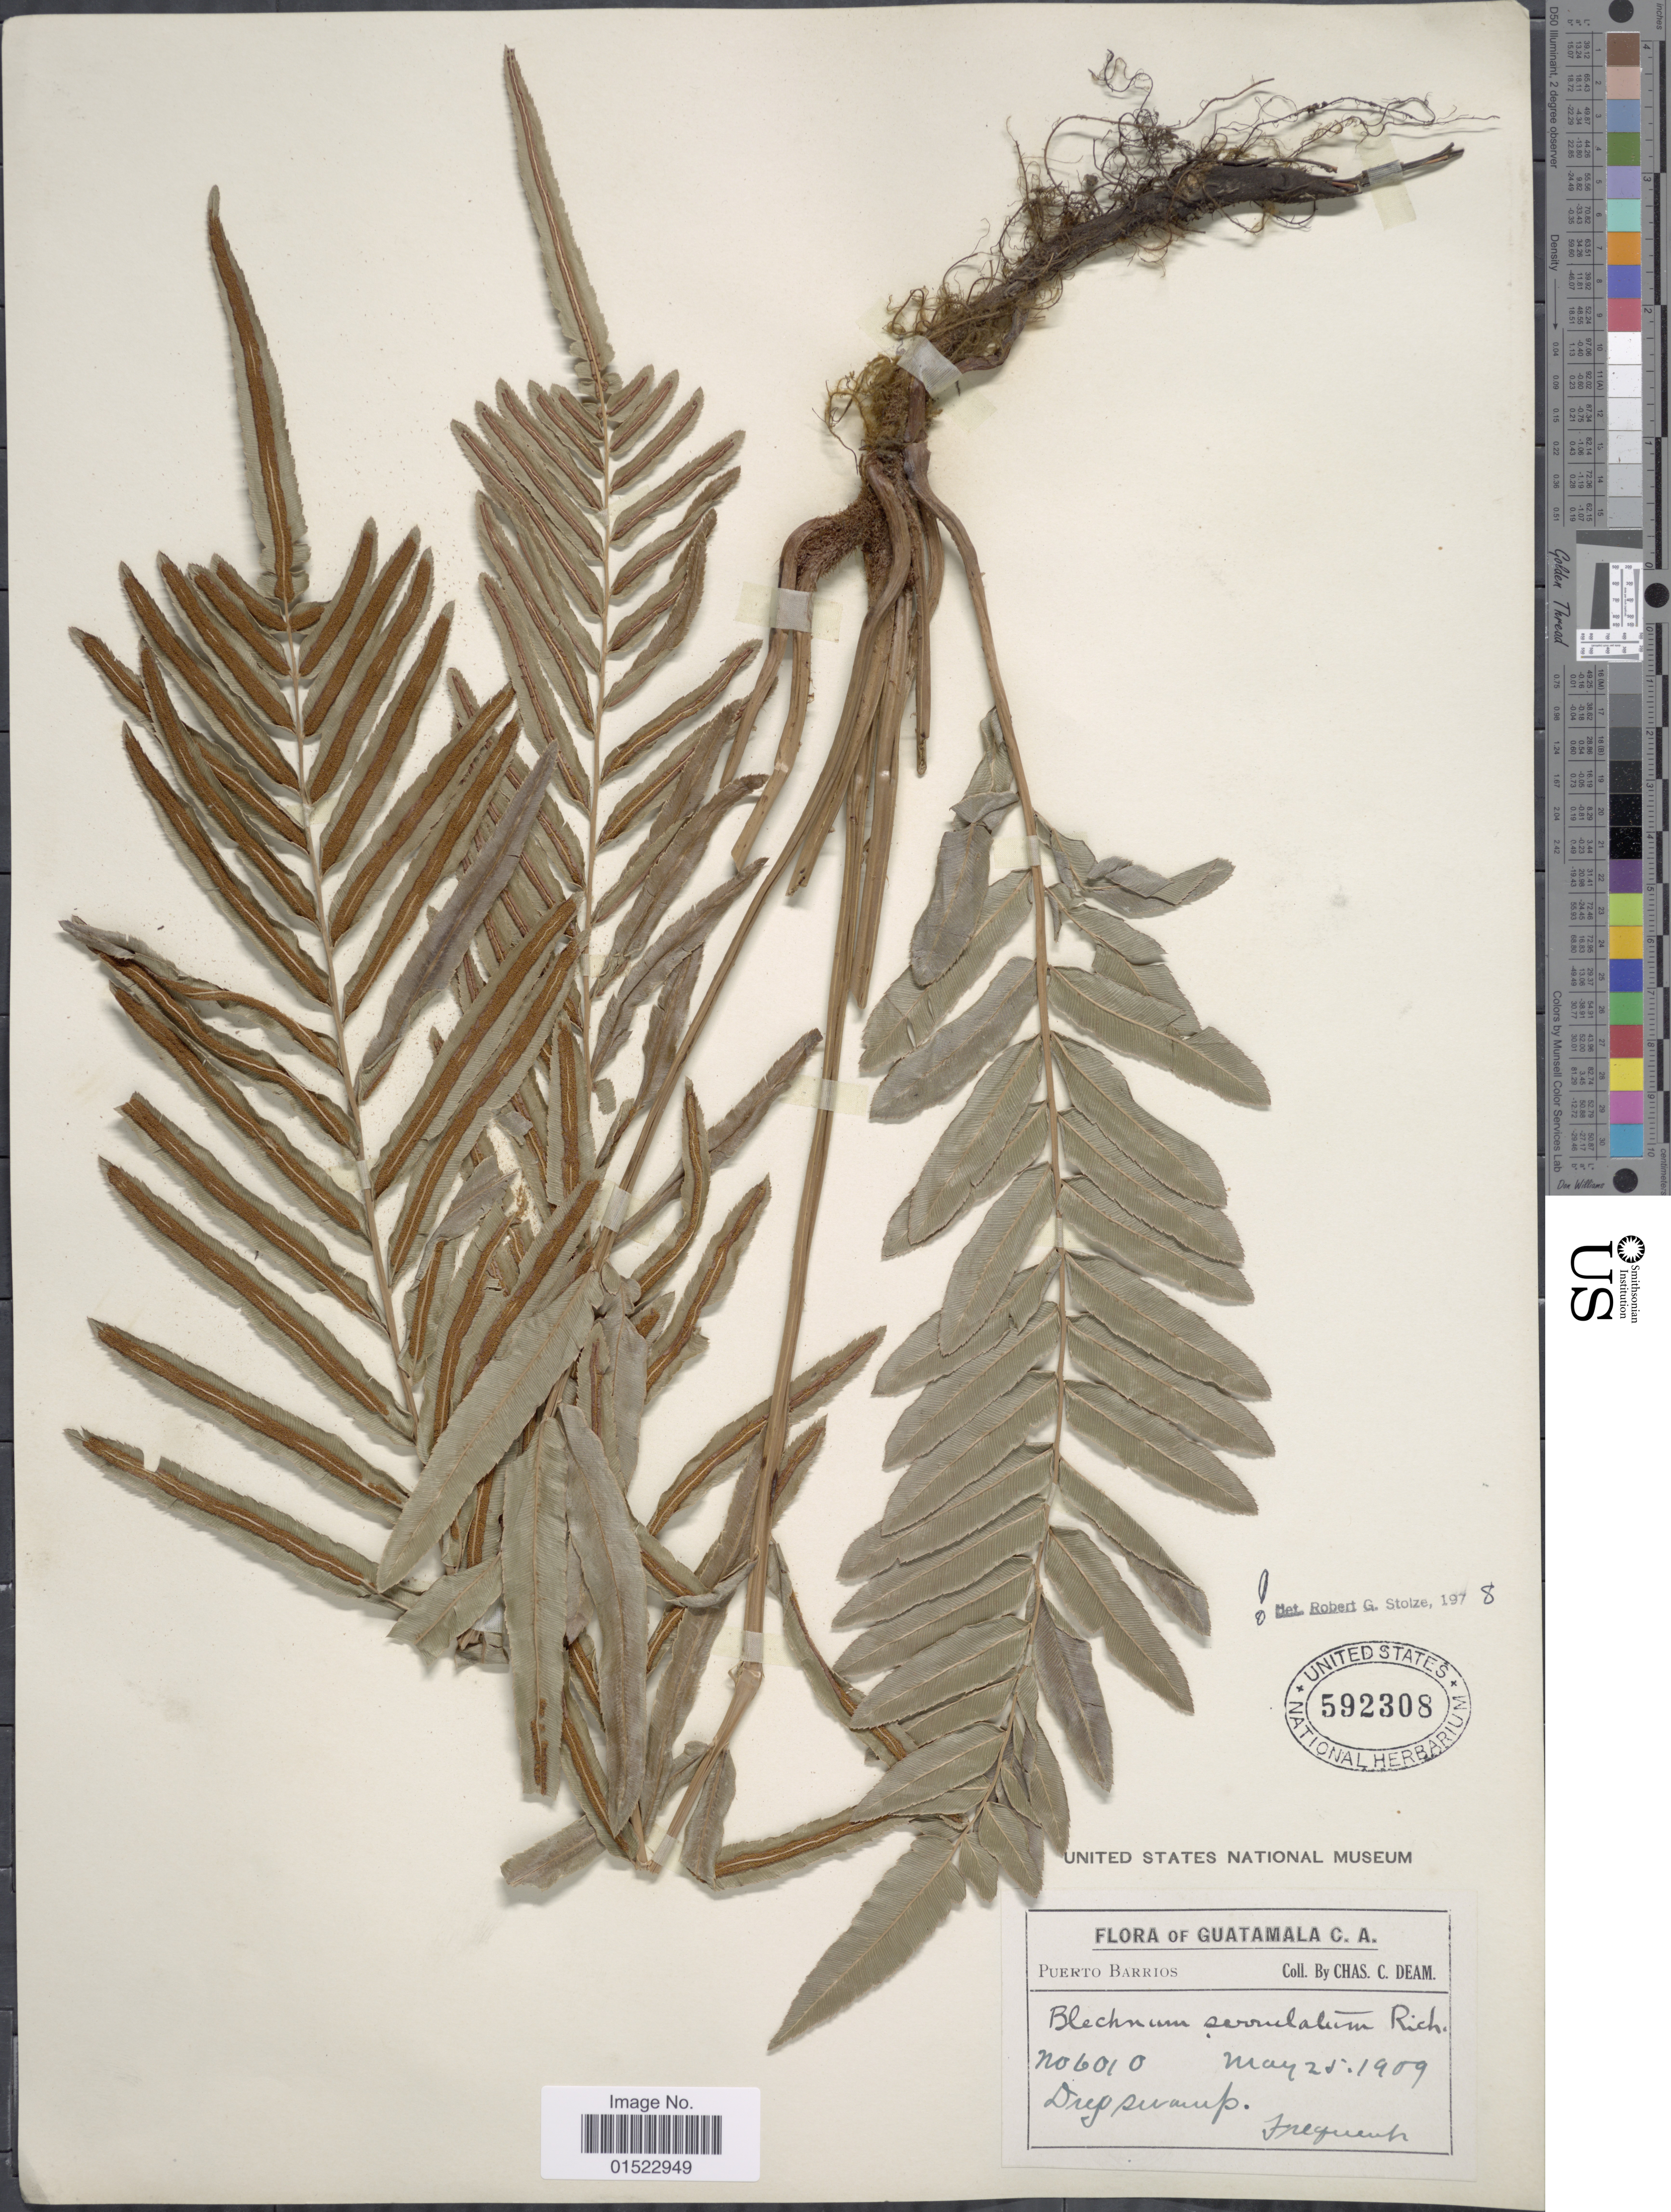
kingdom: Plantae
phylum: Tracheophyta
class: Polypodiopsida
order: Polypodiales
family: Blechnaceae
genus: Telmatoblechnum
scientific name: Telmatoblechnum serrulatum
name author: (Rich.) Perrie et al.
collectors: C. C. Deam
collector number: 6010*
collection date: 1959-05-25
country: Guatemala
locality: Puerto Barrios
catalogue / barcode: US 592308